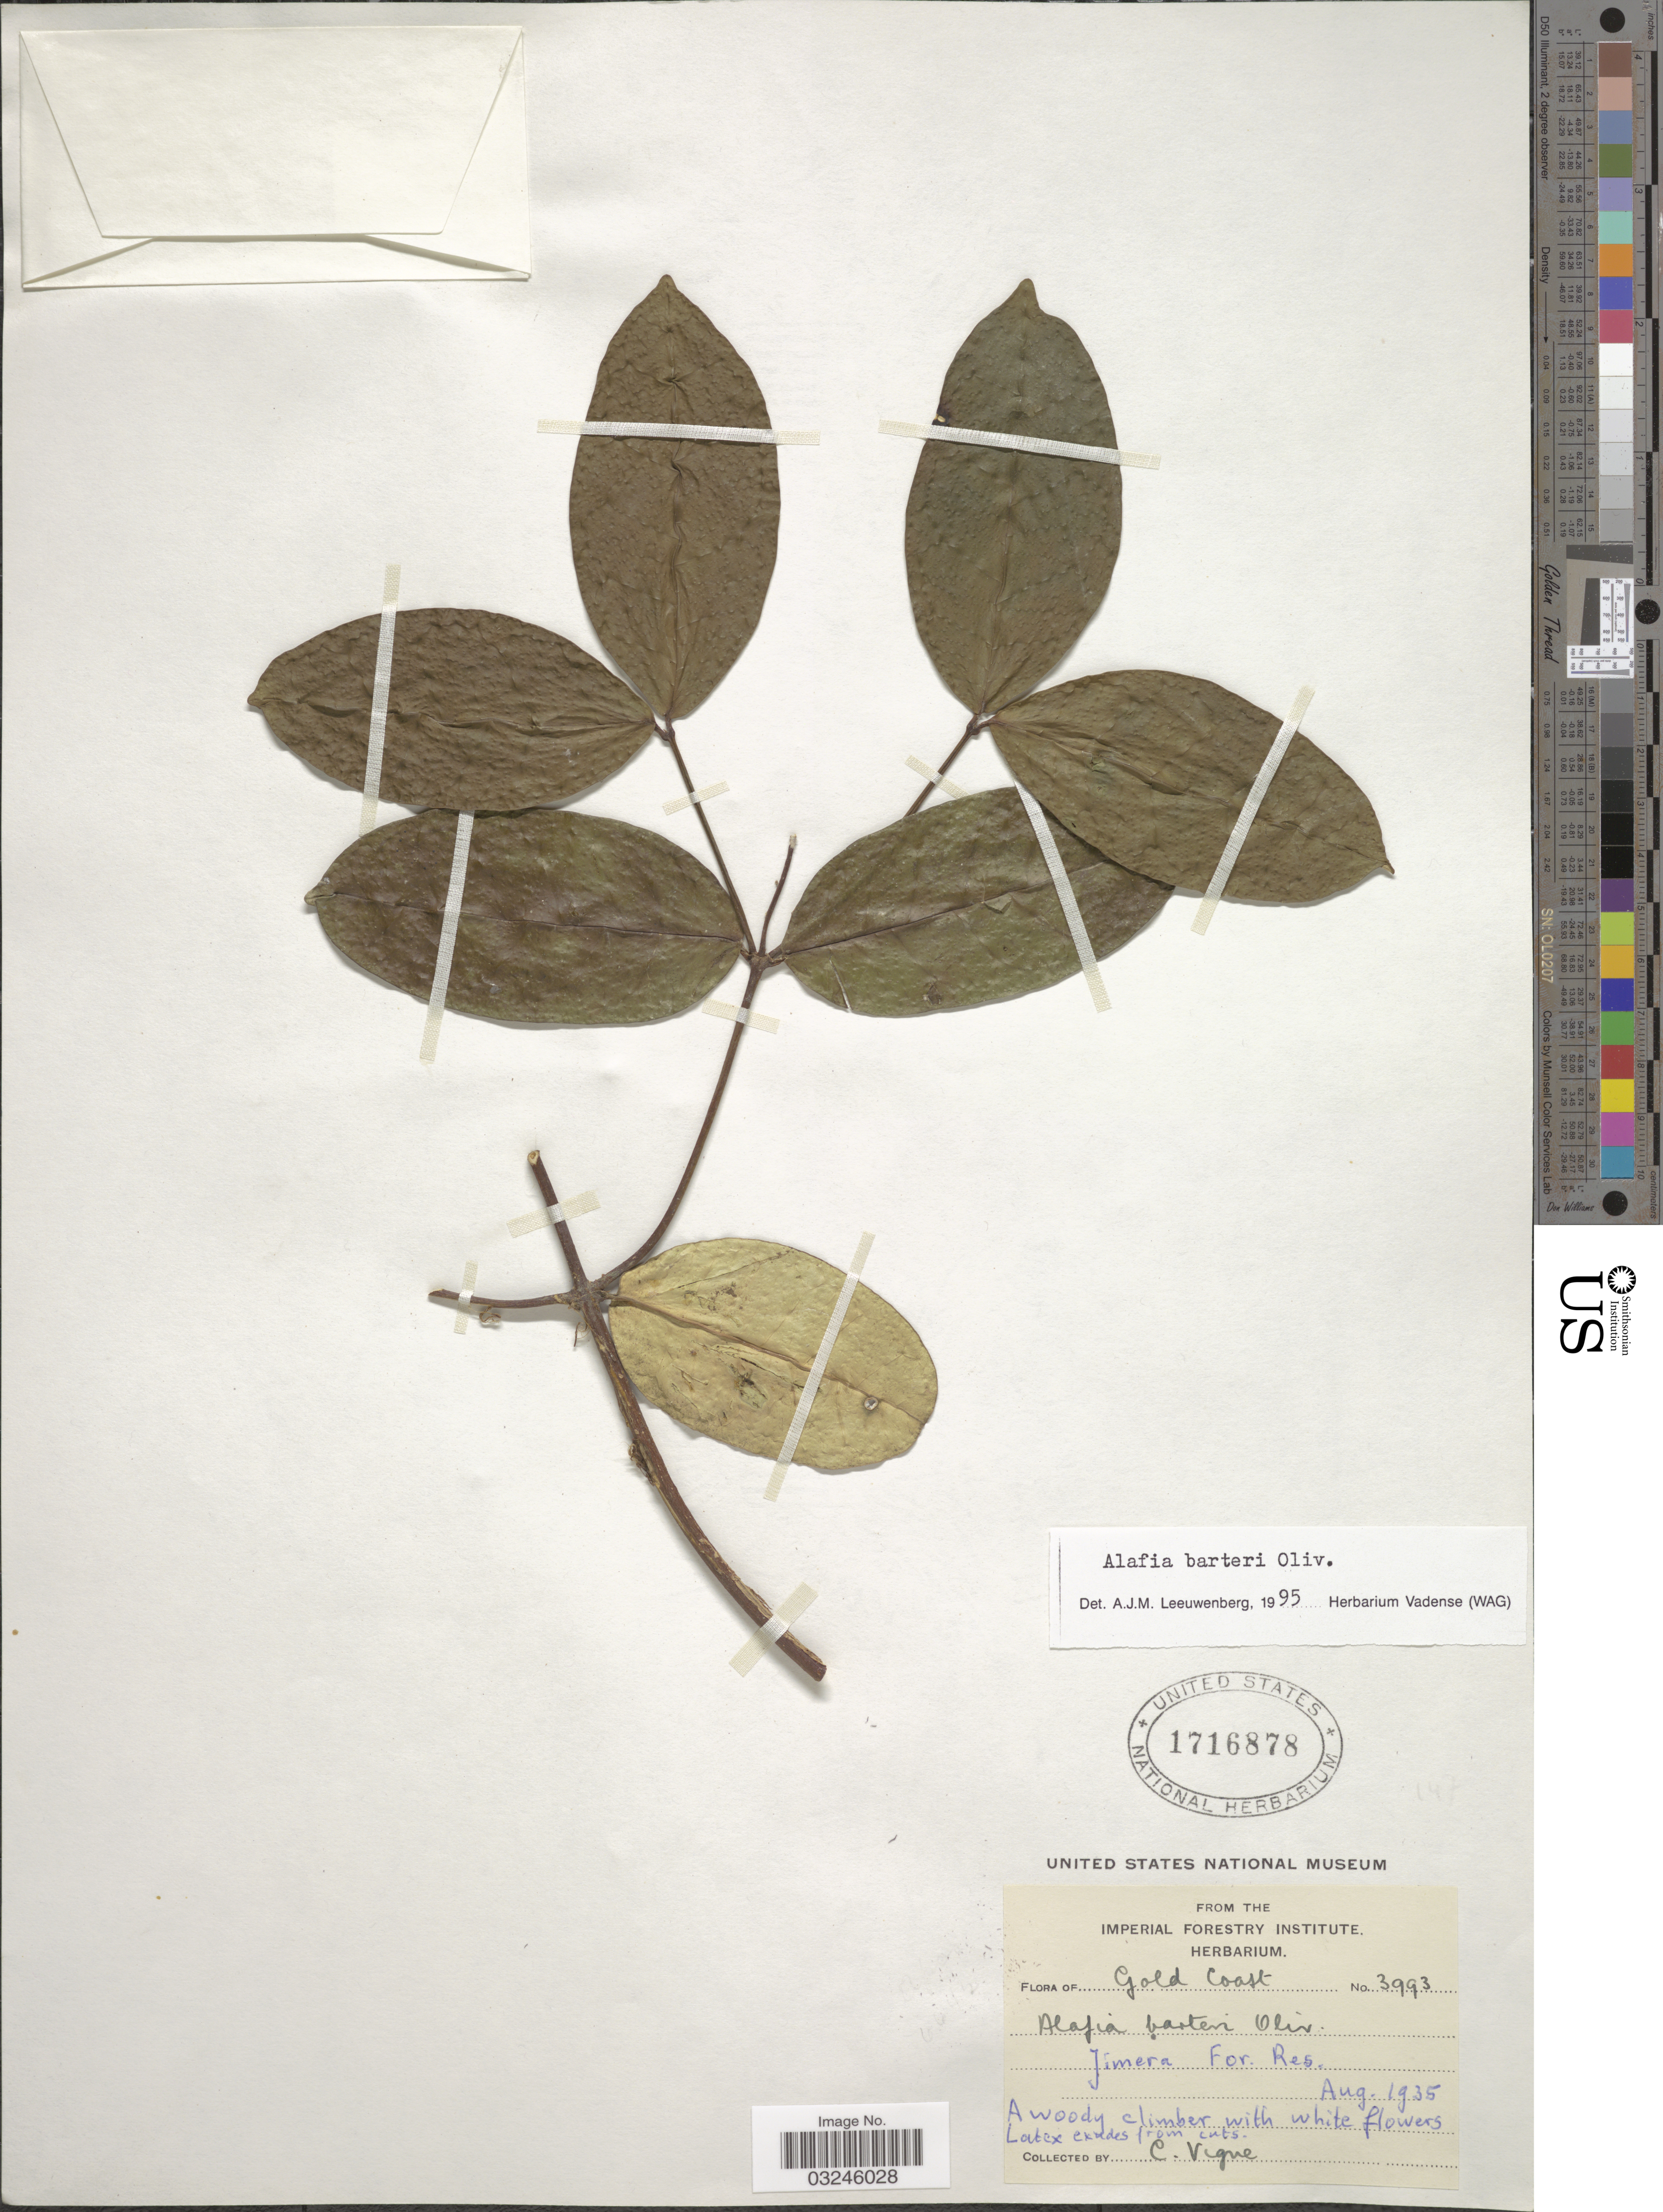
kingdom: Plantae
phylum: Tracheophyta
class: Magnoliopsida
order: Gentianales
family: Apocynaceae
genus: Alafia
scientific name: Alafia barteri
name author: Oliv.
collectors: C. Vigne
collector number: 3993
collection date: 1935-08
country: Ghana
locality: Gold Coast. Jimera For. Res.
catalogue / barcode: US 1716878